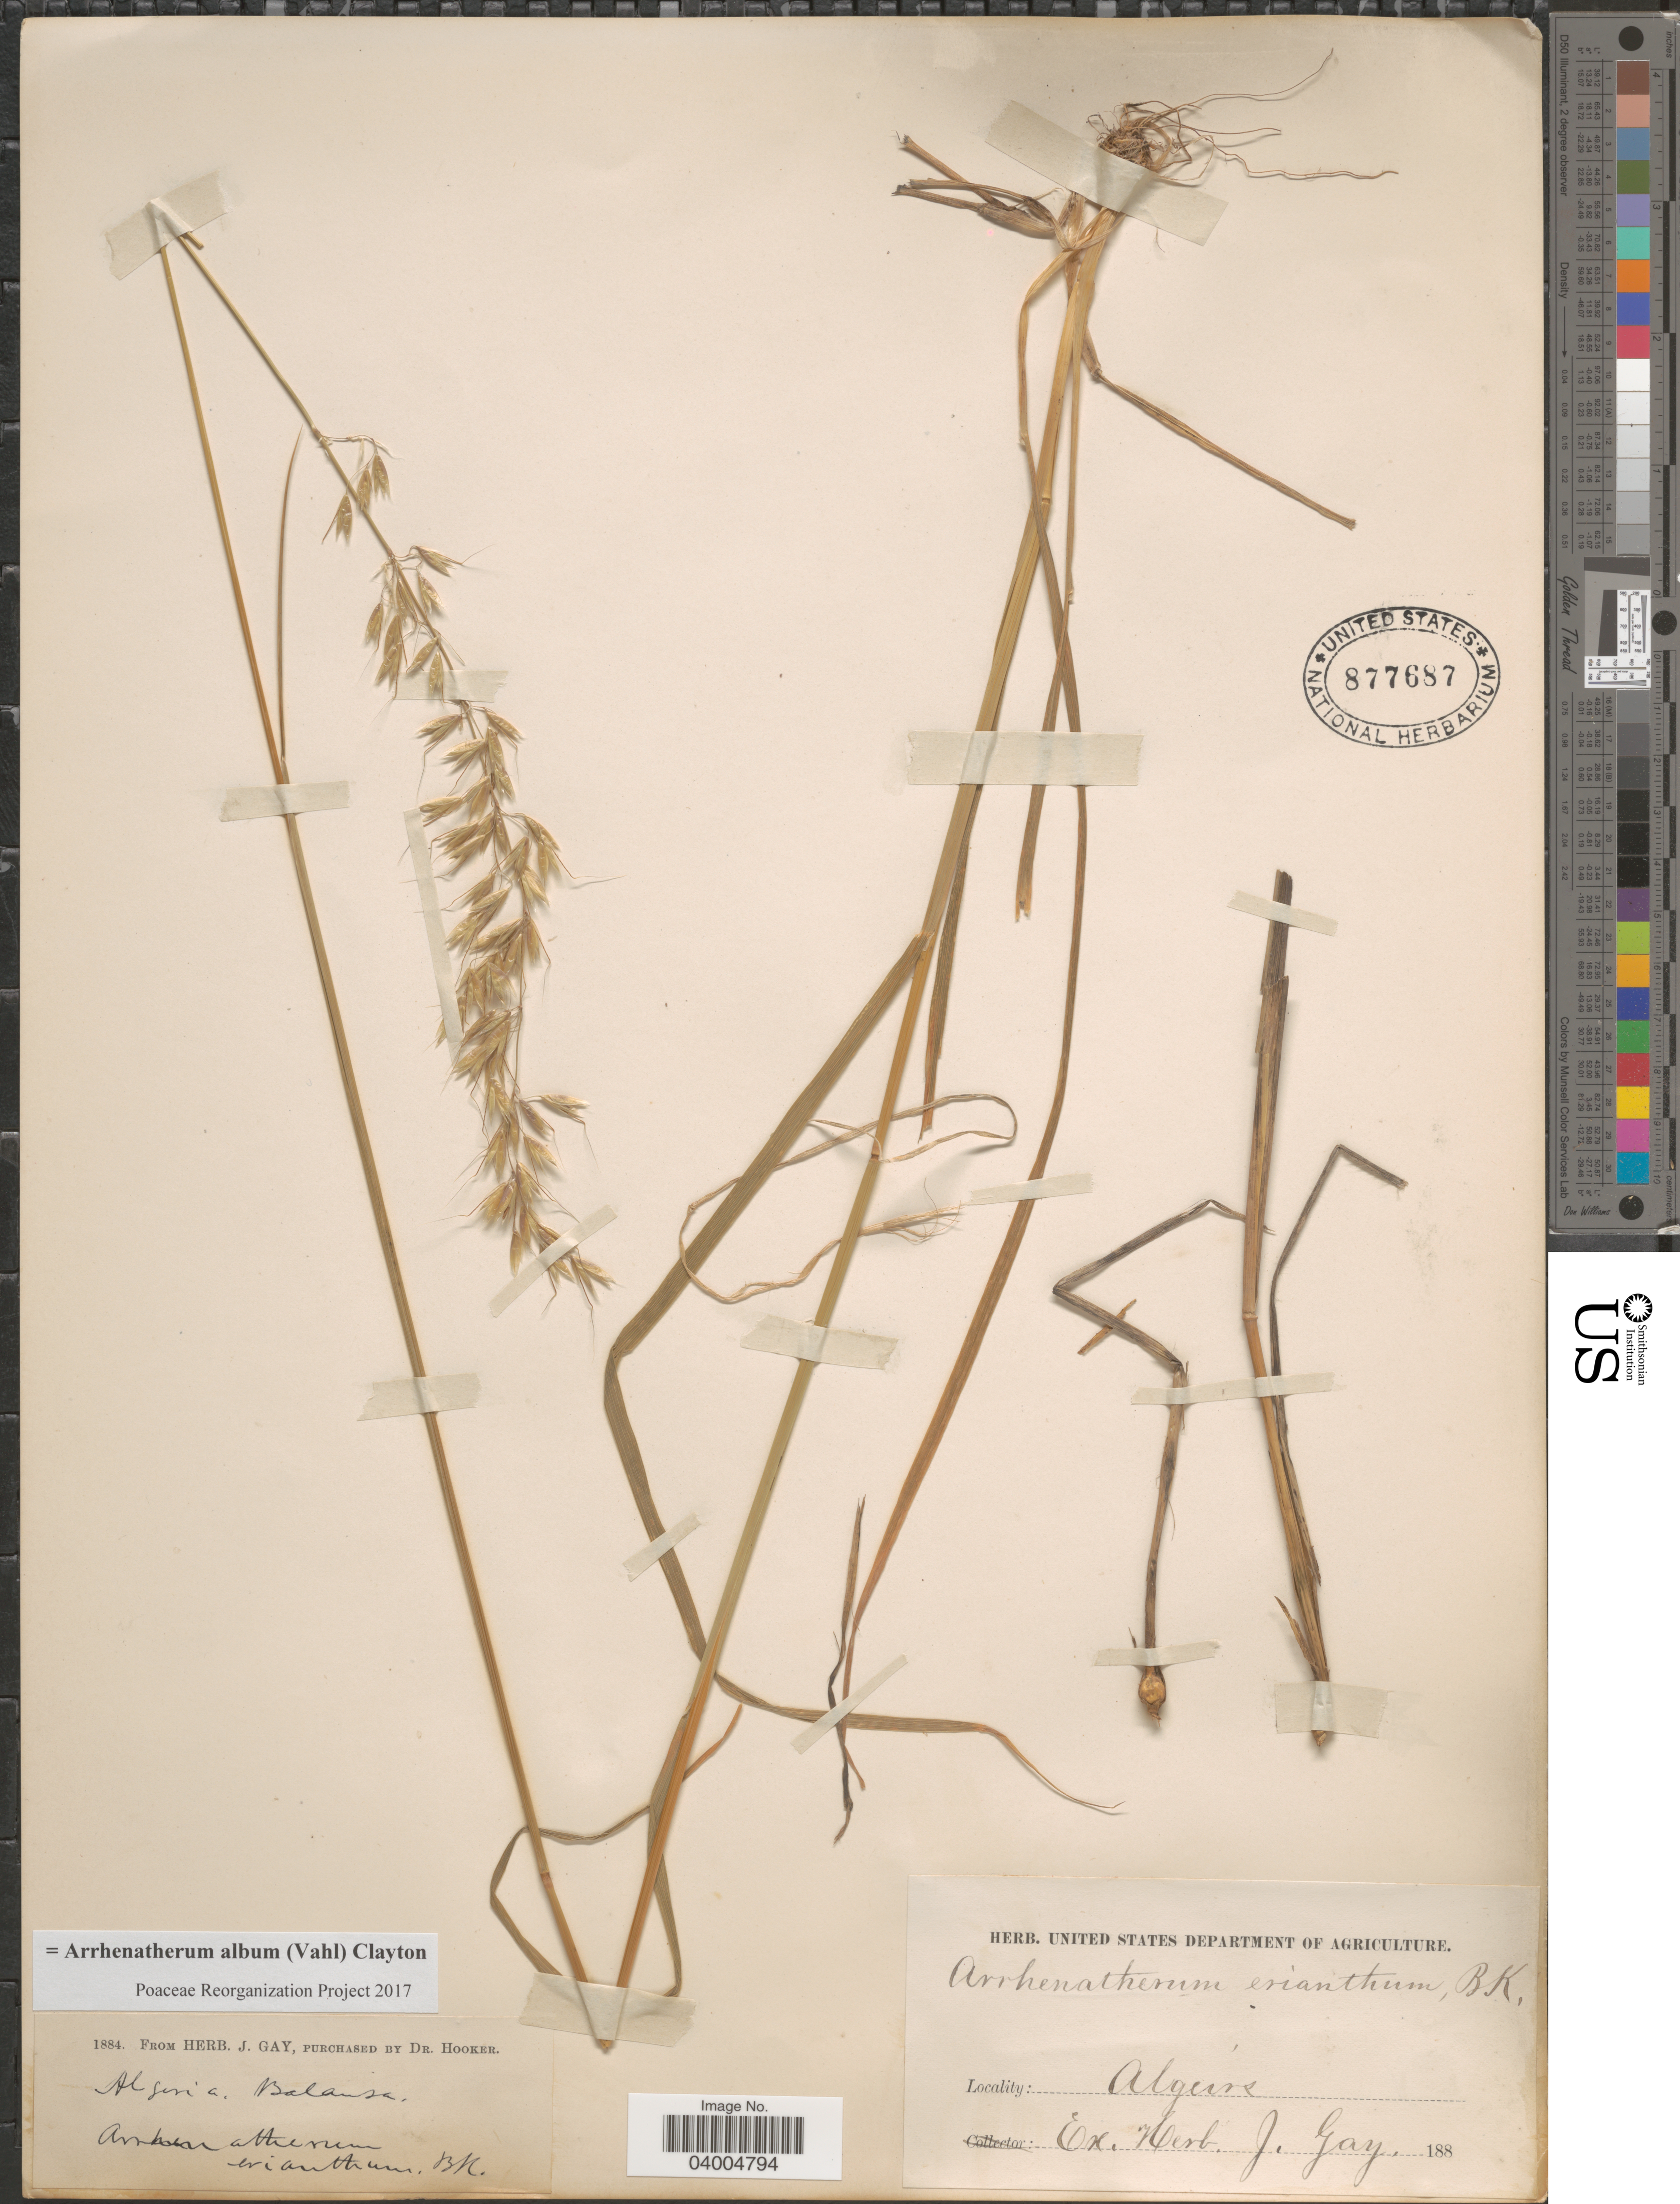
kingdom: Plantae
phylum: Tracheophyta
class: Liliopsida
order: Poales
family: Poaceae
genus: Arrhenatherum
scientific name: Arrhenatherum album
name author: (Vahl) Clayton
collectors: -. Balansa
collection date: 1884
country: Algeria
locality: [illegible text].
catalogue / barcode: US 877687